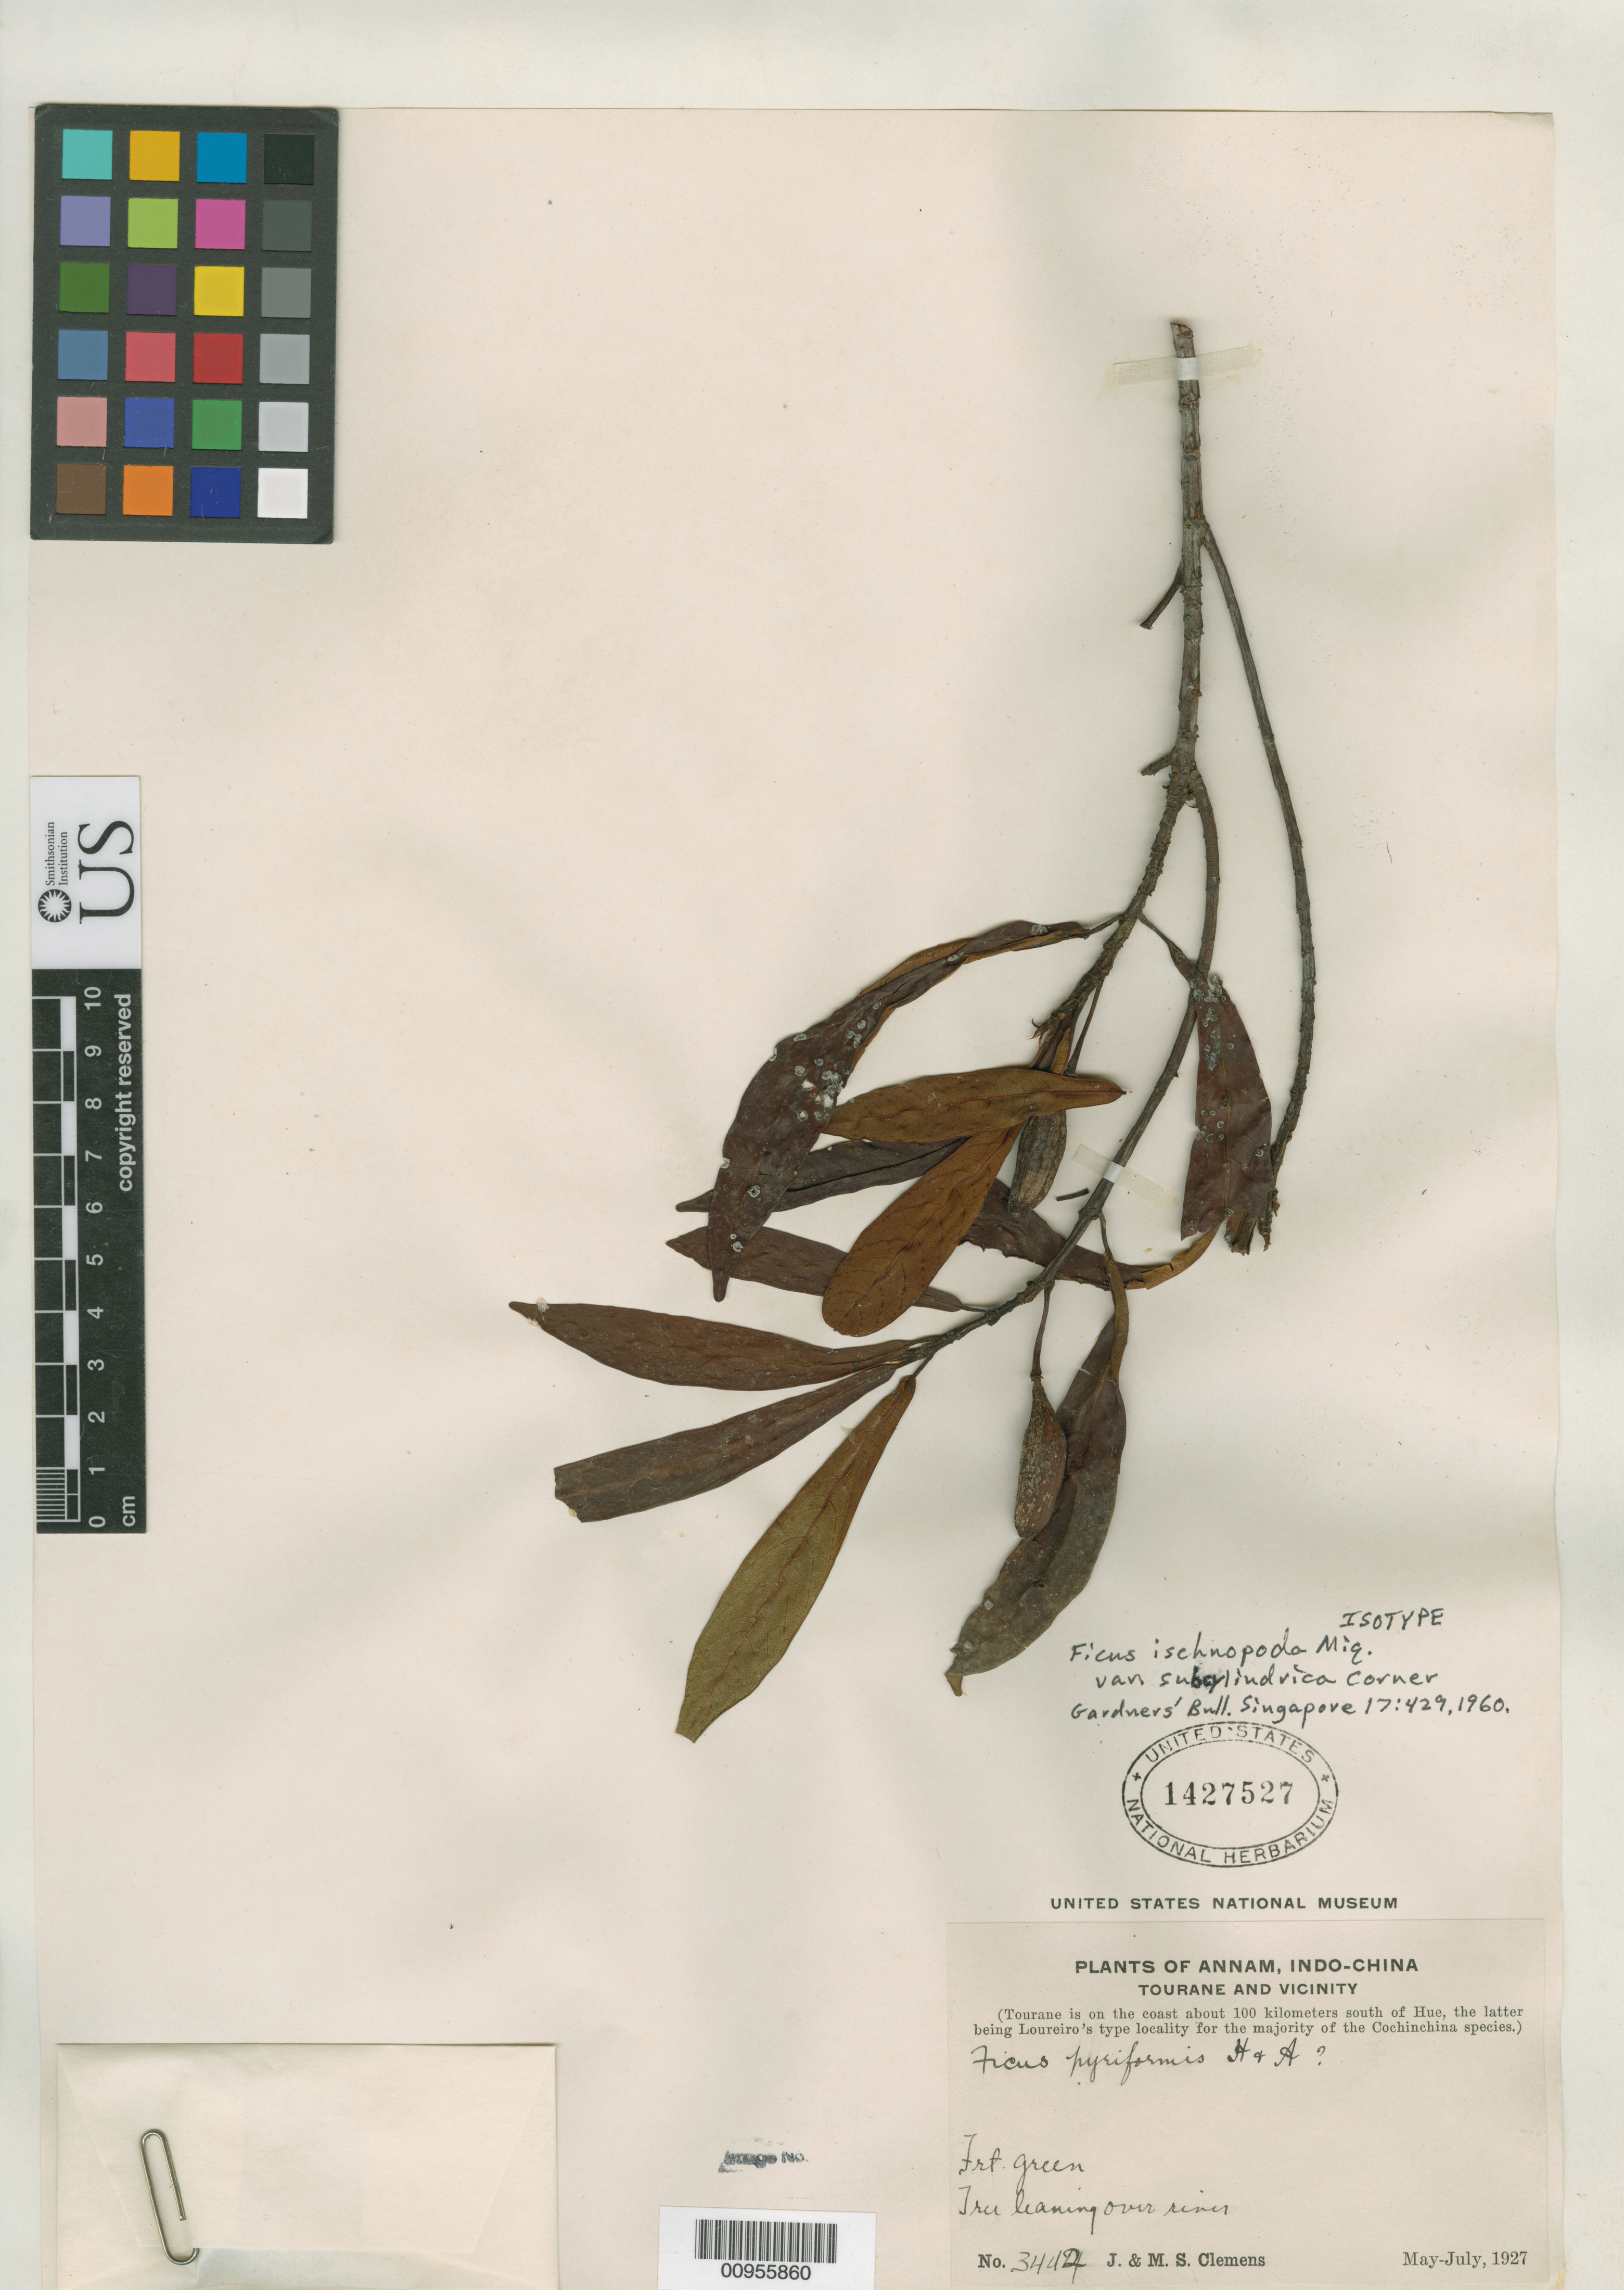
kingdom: Plantae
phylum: Tracheophyta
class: Magnoliopsida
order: Rosales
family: Moraceae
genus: Ficus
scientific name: Ficus ischnopoda var. subcylindrica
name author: Corner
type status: Isotype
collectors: J. Clemens & M. S. Clemens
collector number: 3442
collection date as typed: May 1927 to -- Jul 1927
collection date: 1927-05/1927-07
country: Vietnam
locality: Annam, Indo-China, Tourane and vicinity.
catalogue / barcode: US 1427527